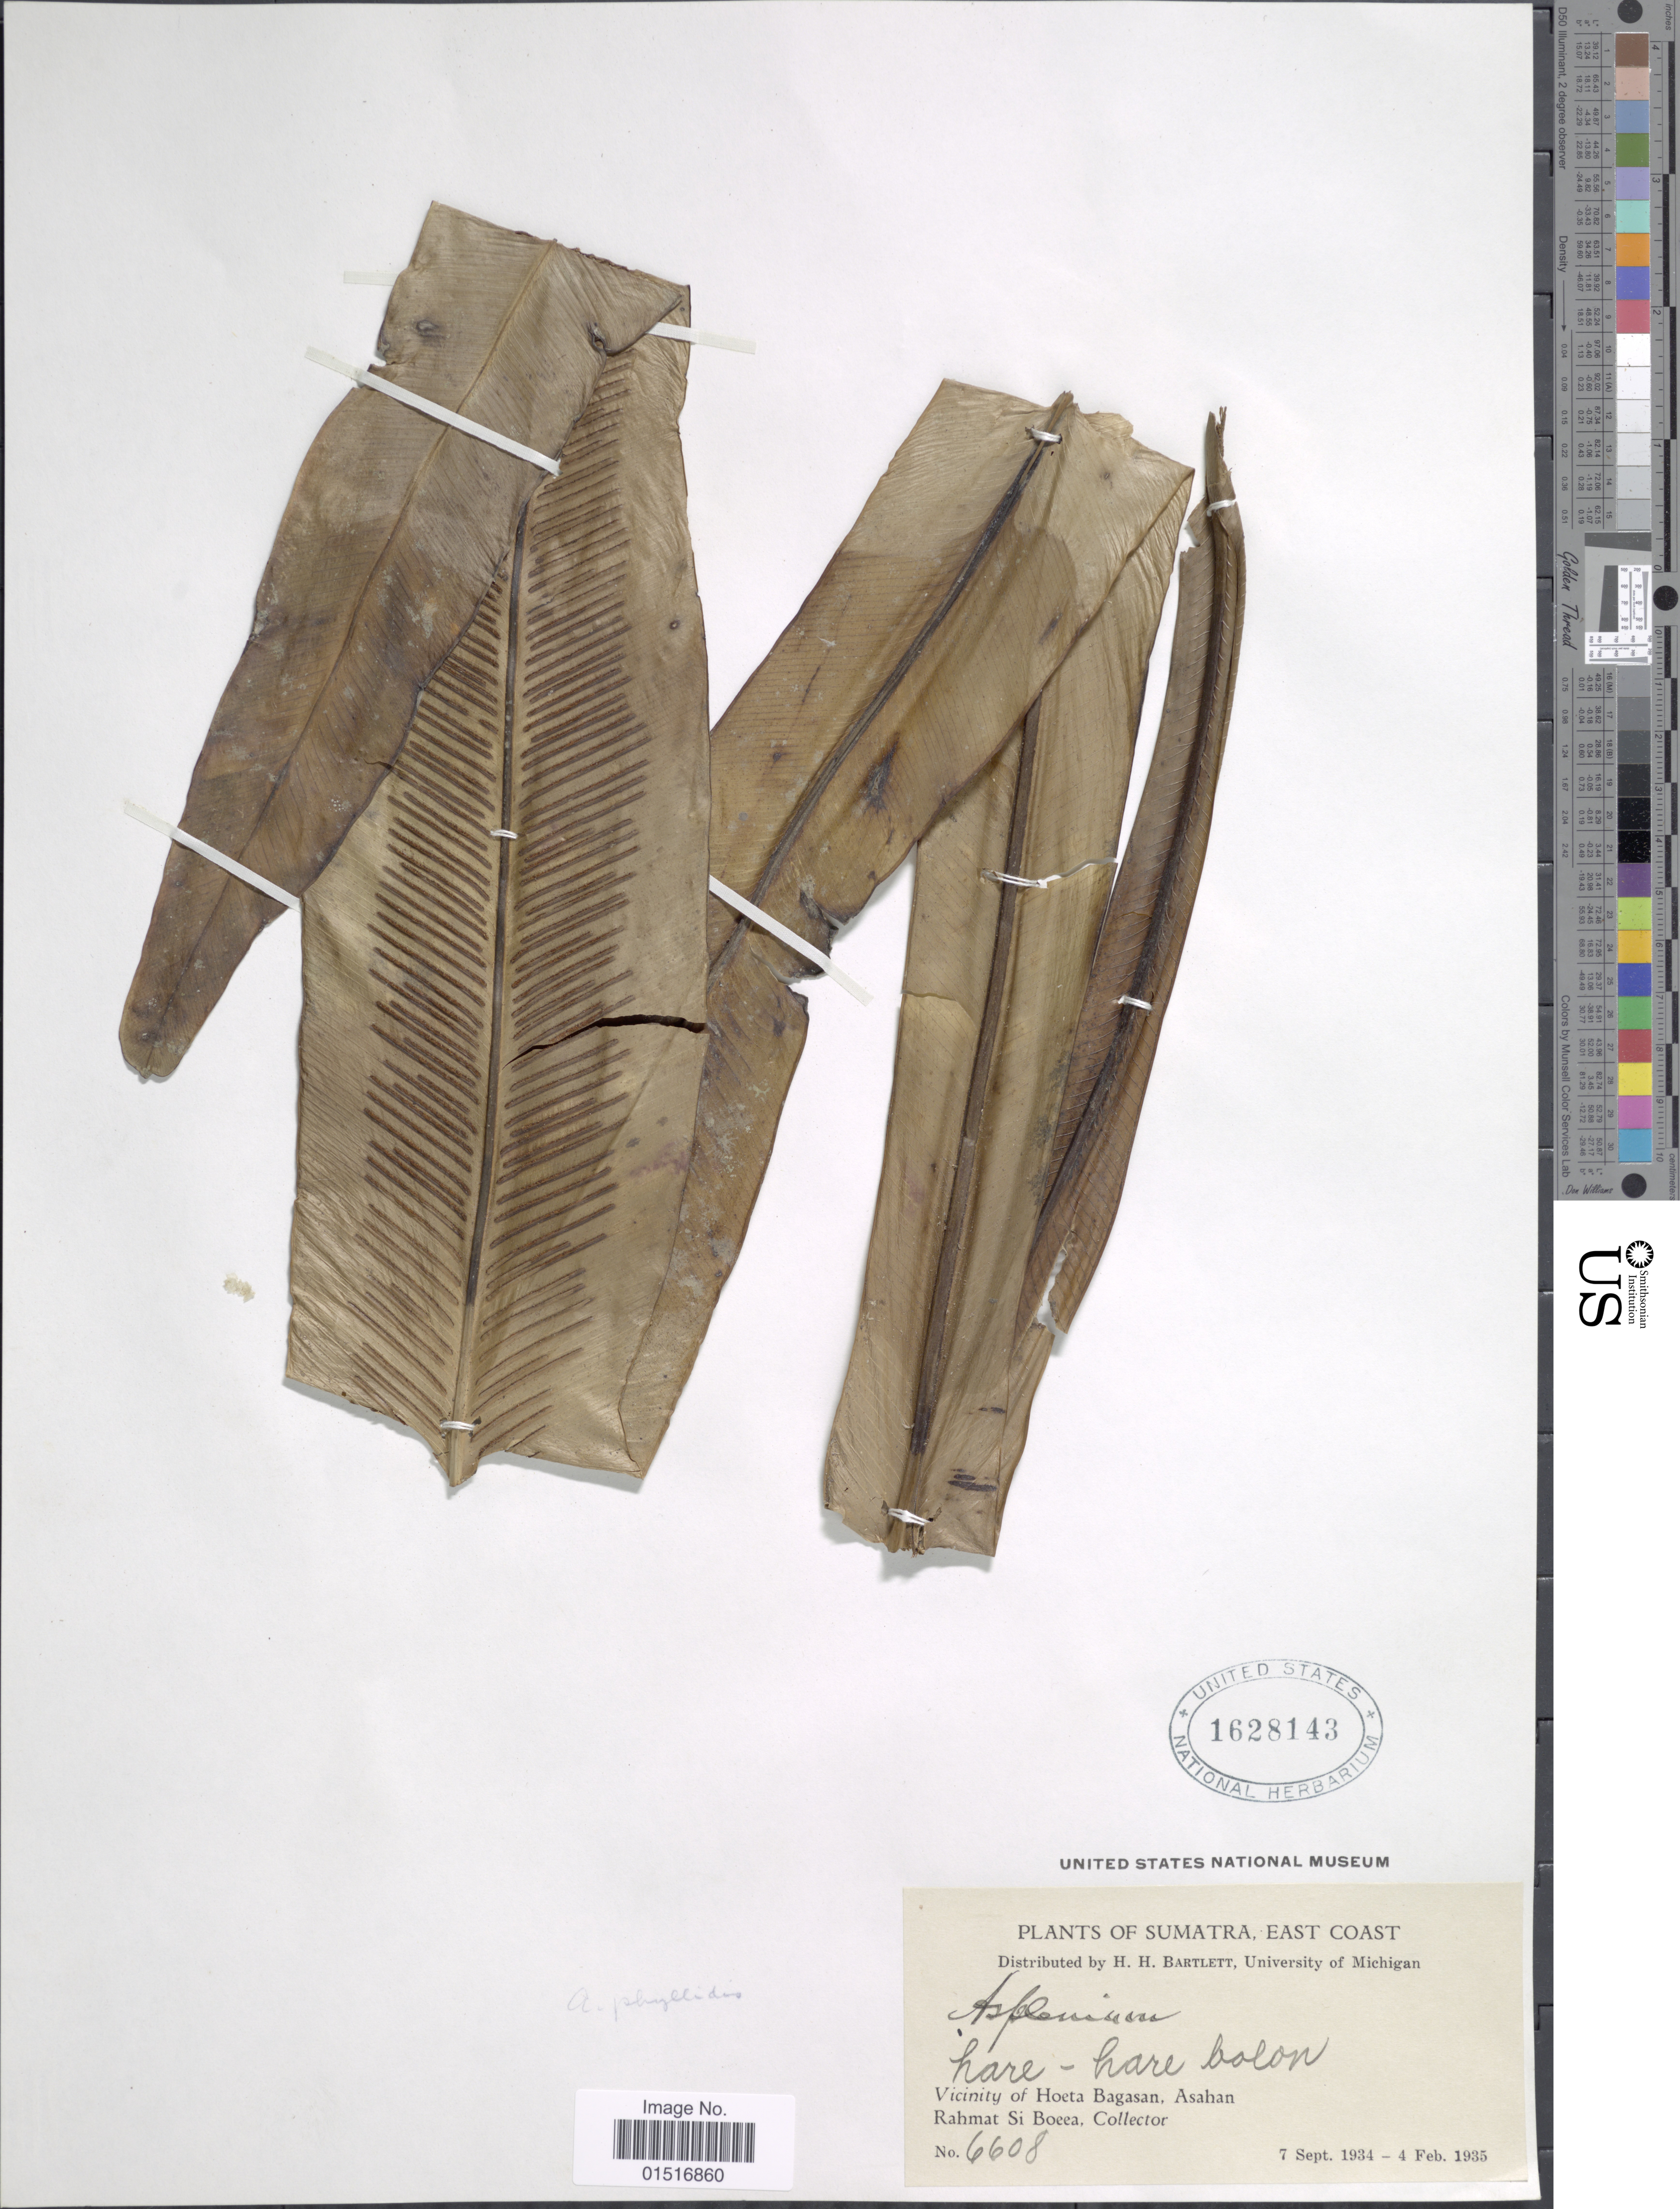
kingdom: Plantae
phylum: Tracheophyta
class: Polypodiopsida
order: Polypodiales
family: Aspleniaceae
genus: Asplenium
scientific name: Asplenium phyllitidis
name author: D. Don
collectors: Rahmat Si Boeea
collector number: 6608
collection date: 1934-09-07/1935-02-04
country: Indonesia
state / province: Sumatra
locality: Sumatra, East Coast. Vicinity of Hoeta Bagasan, Asahan. hare-hare bolon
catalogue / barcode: US 1628143